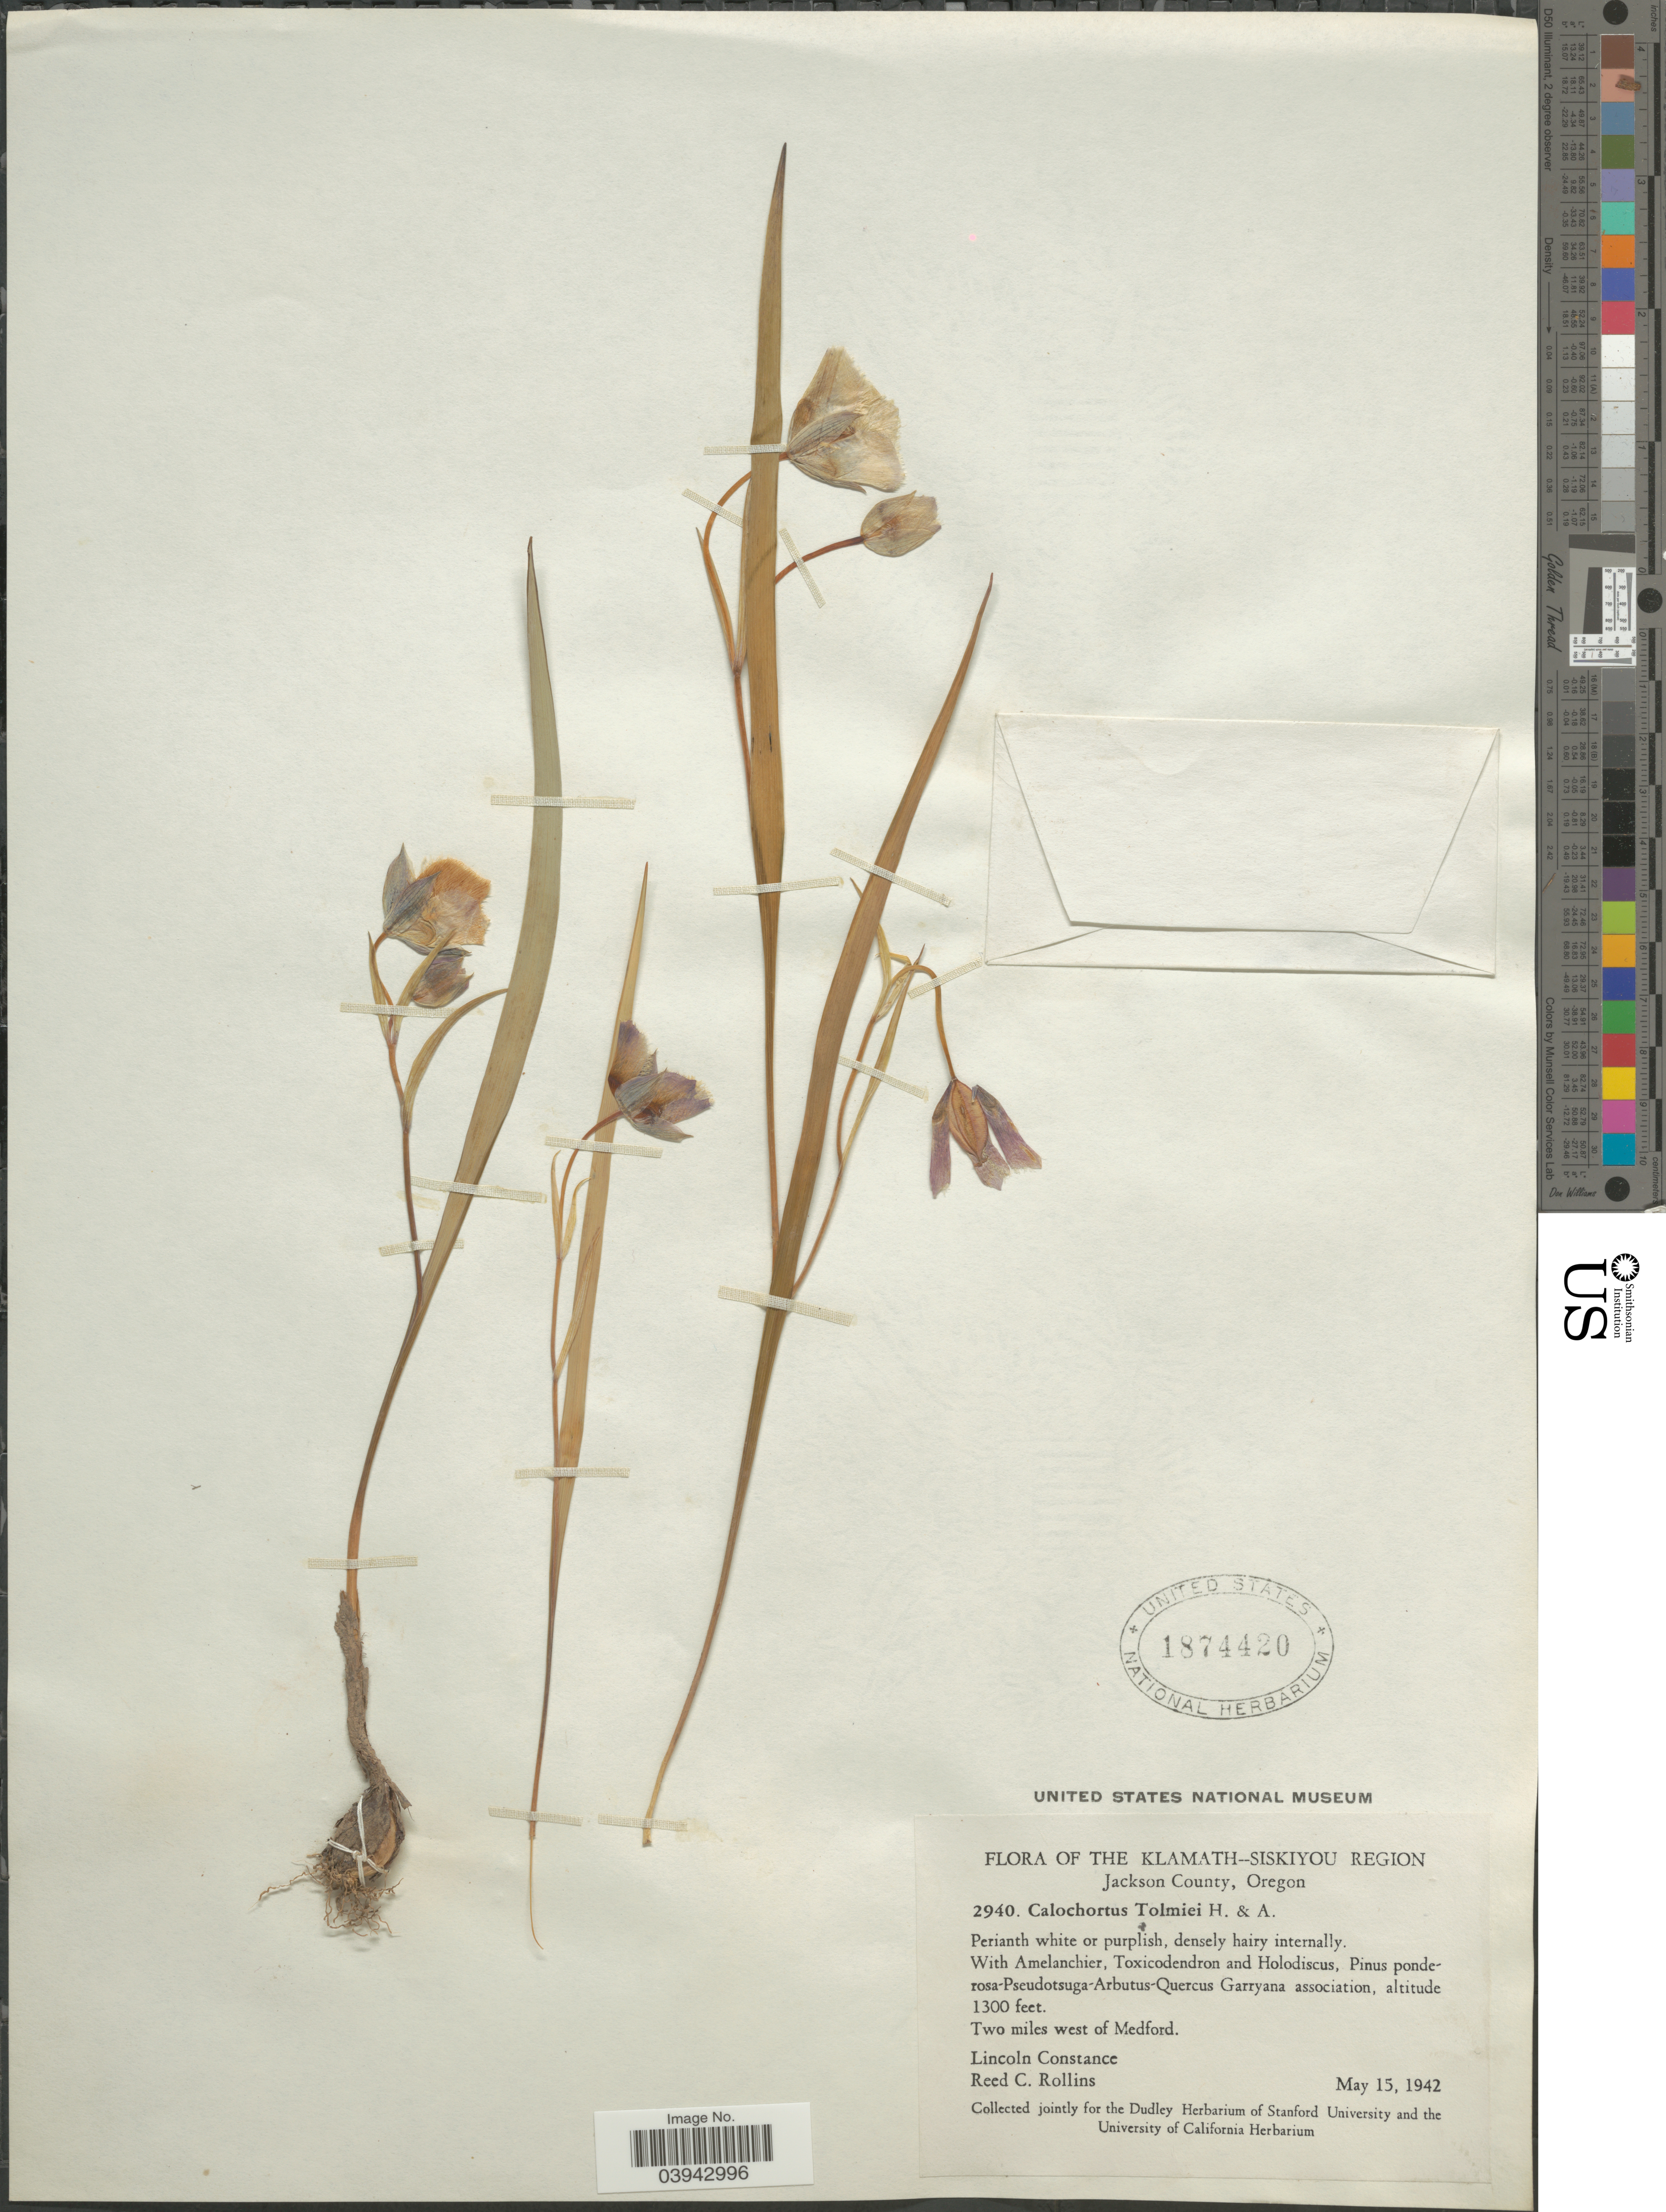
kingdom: Plantae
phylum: Tracheophyta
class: Liliopsida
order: Liliales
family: Liliaceae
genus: Calochortus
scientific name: Calochortus tolmiei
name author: Hook. & Arn.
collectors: L. Constance & R. C. Rollins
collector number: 2940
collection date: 1942-05-15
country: United States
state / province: Oregon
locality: The Klamath--Siskiyou Region. Jackson County. Two miles west of Medford.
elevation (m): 396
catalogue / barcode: US 1874420